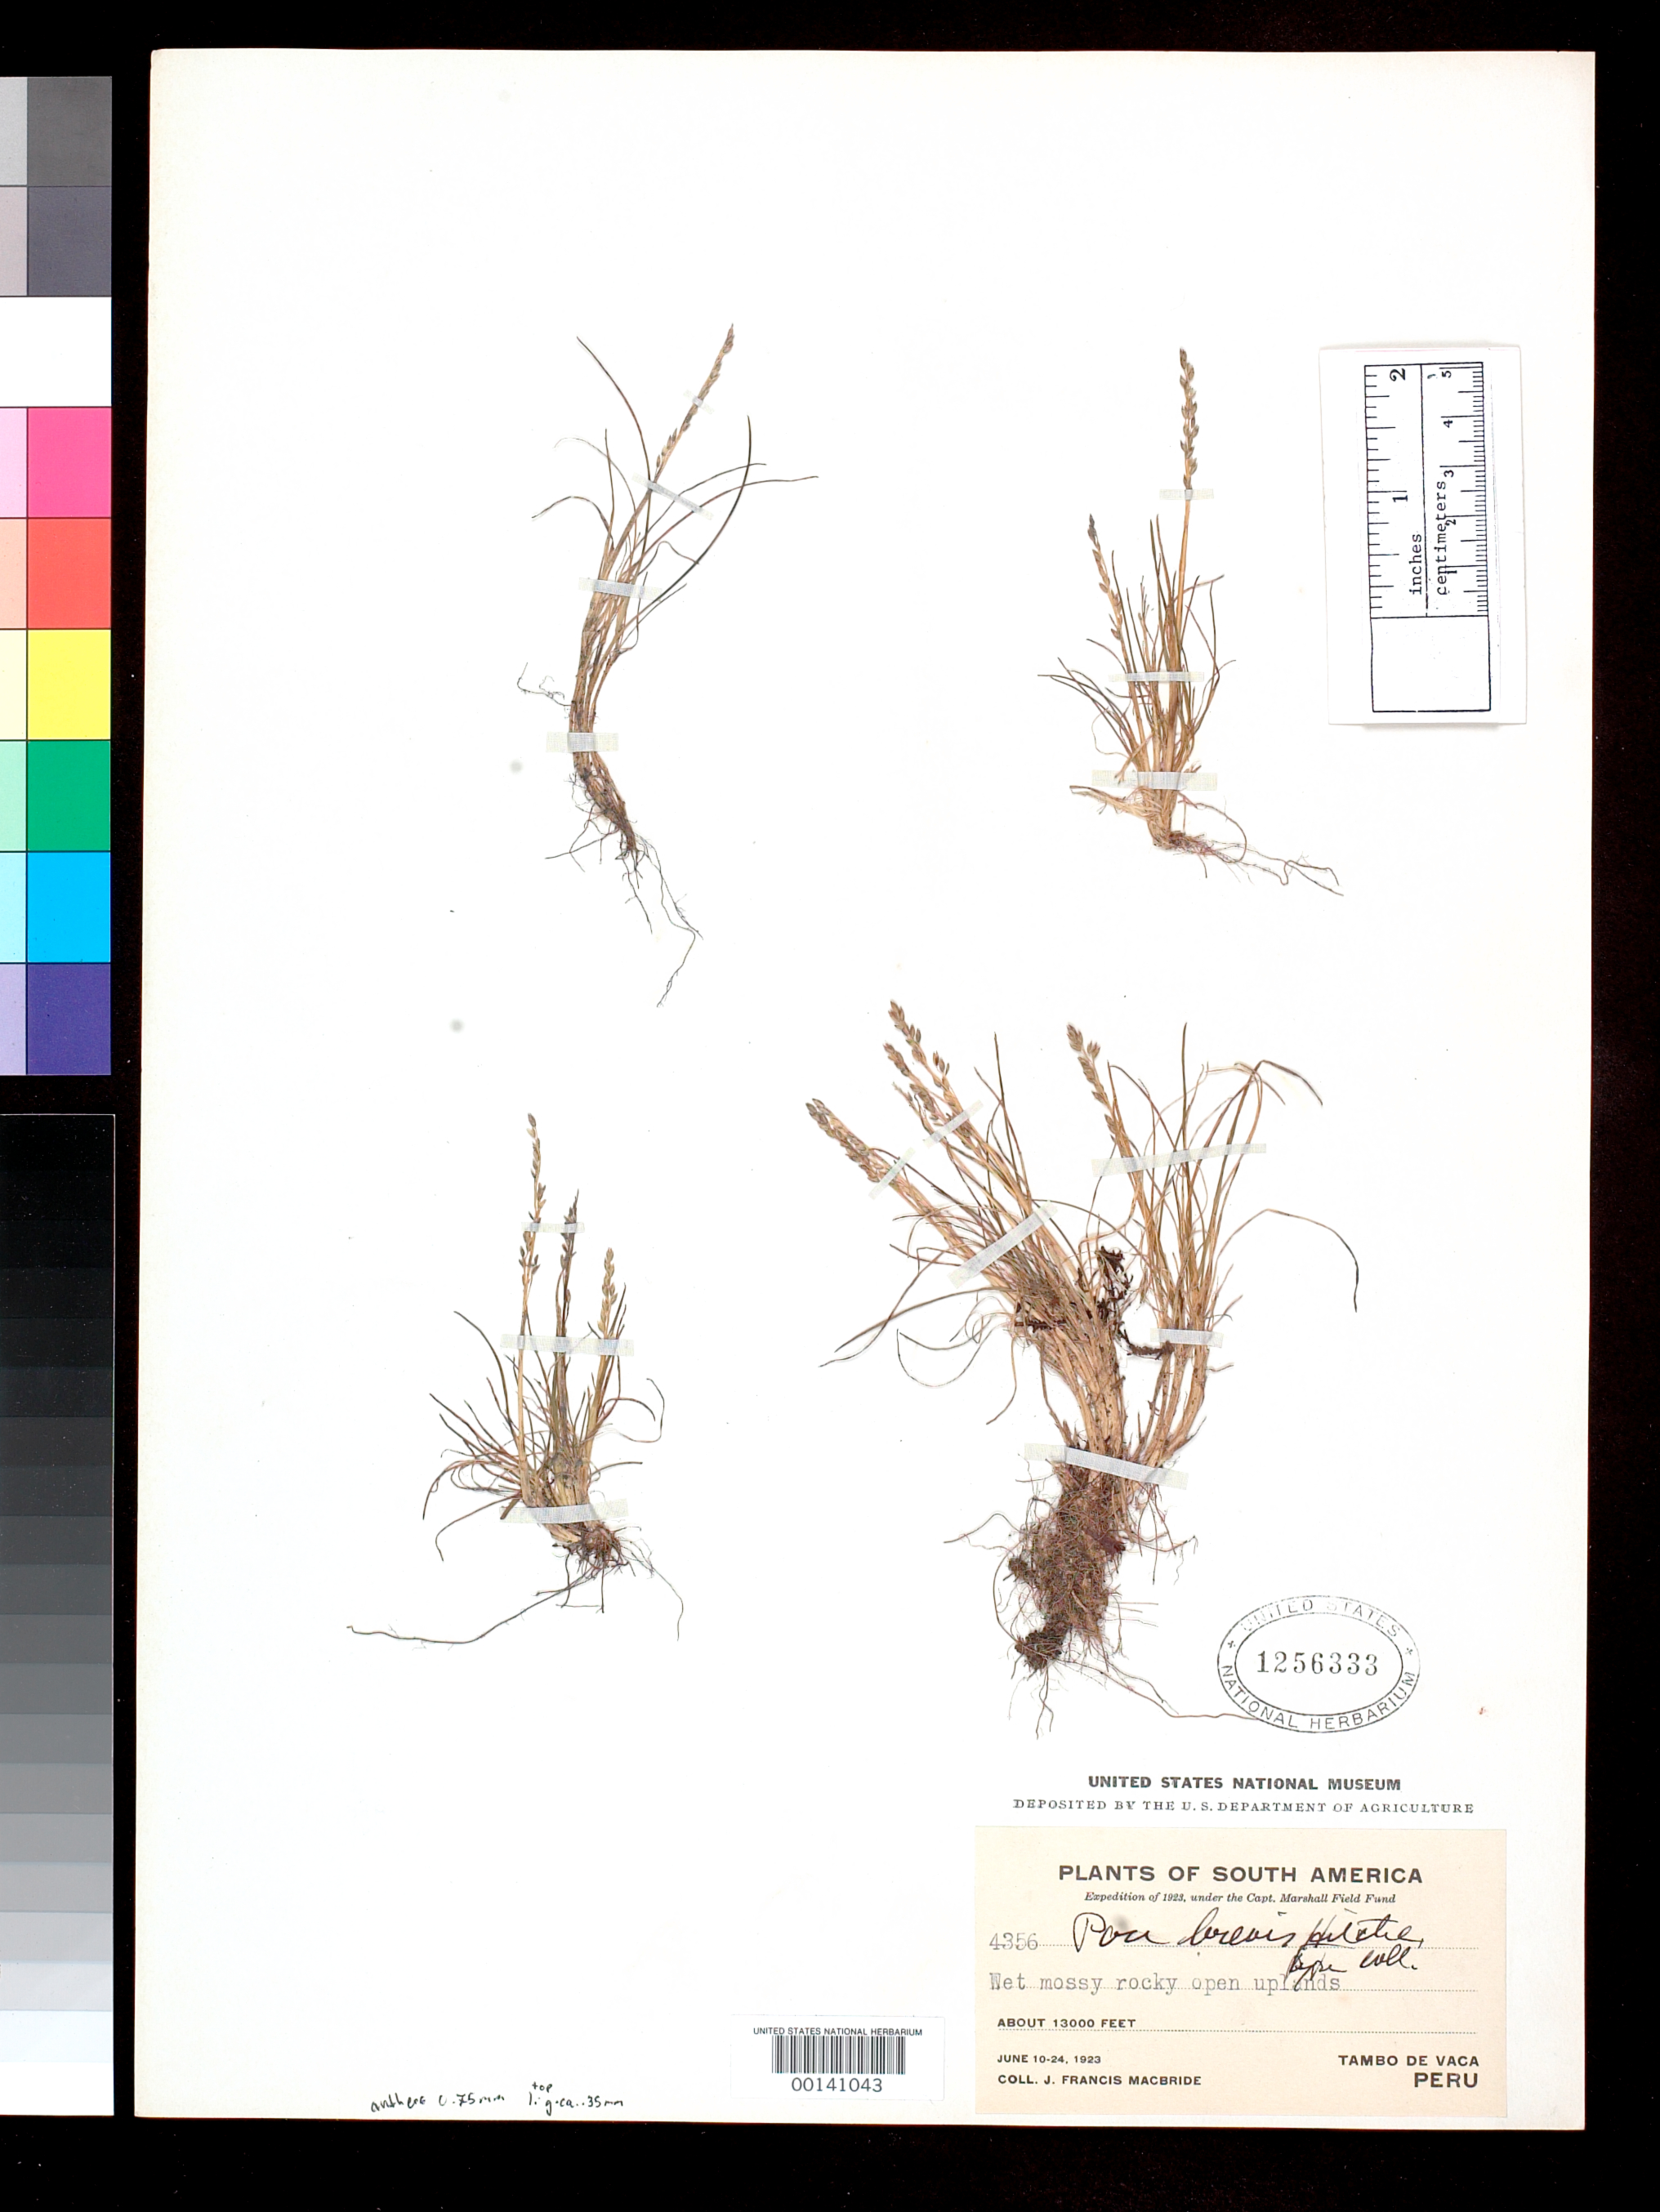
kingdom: Plantae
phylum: Tracheophyta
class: Liliopsida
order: Poales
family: Poaceae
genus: Poa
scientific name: Poa brevis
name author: Hitchc.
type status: Isotype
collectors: J. F. Macbride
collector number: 4356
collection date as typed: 10 Jun 1923 to 24 Jun 1923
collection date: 1923-06-10/1923-06-24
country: Peru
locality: Tambo de Vaca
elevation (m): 3962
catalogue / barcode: US 1256333